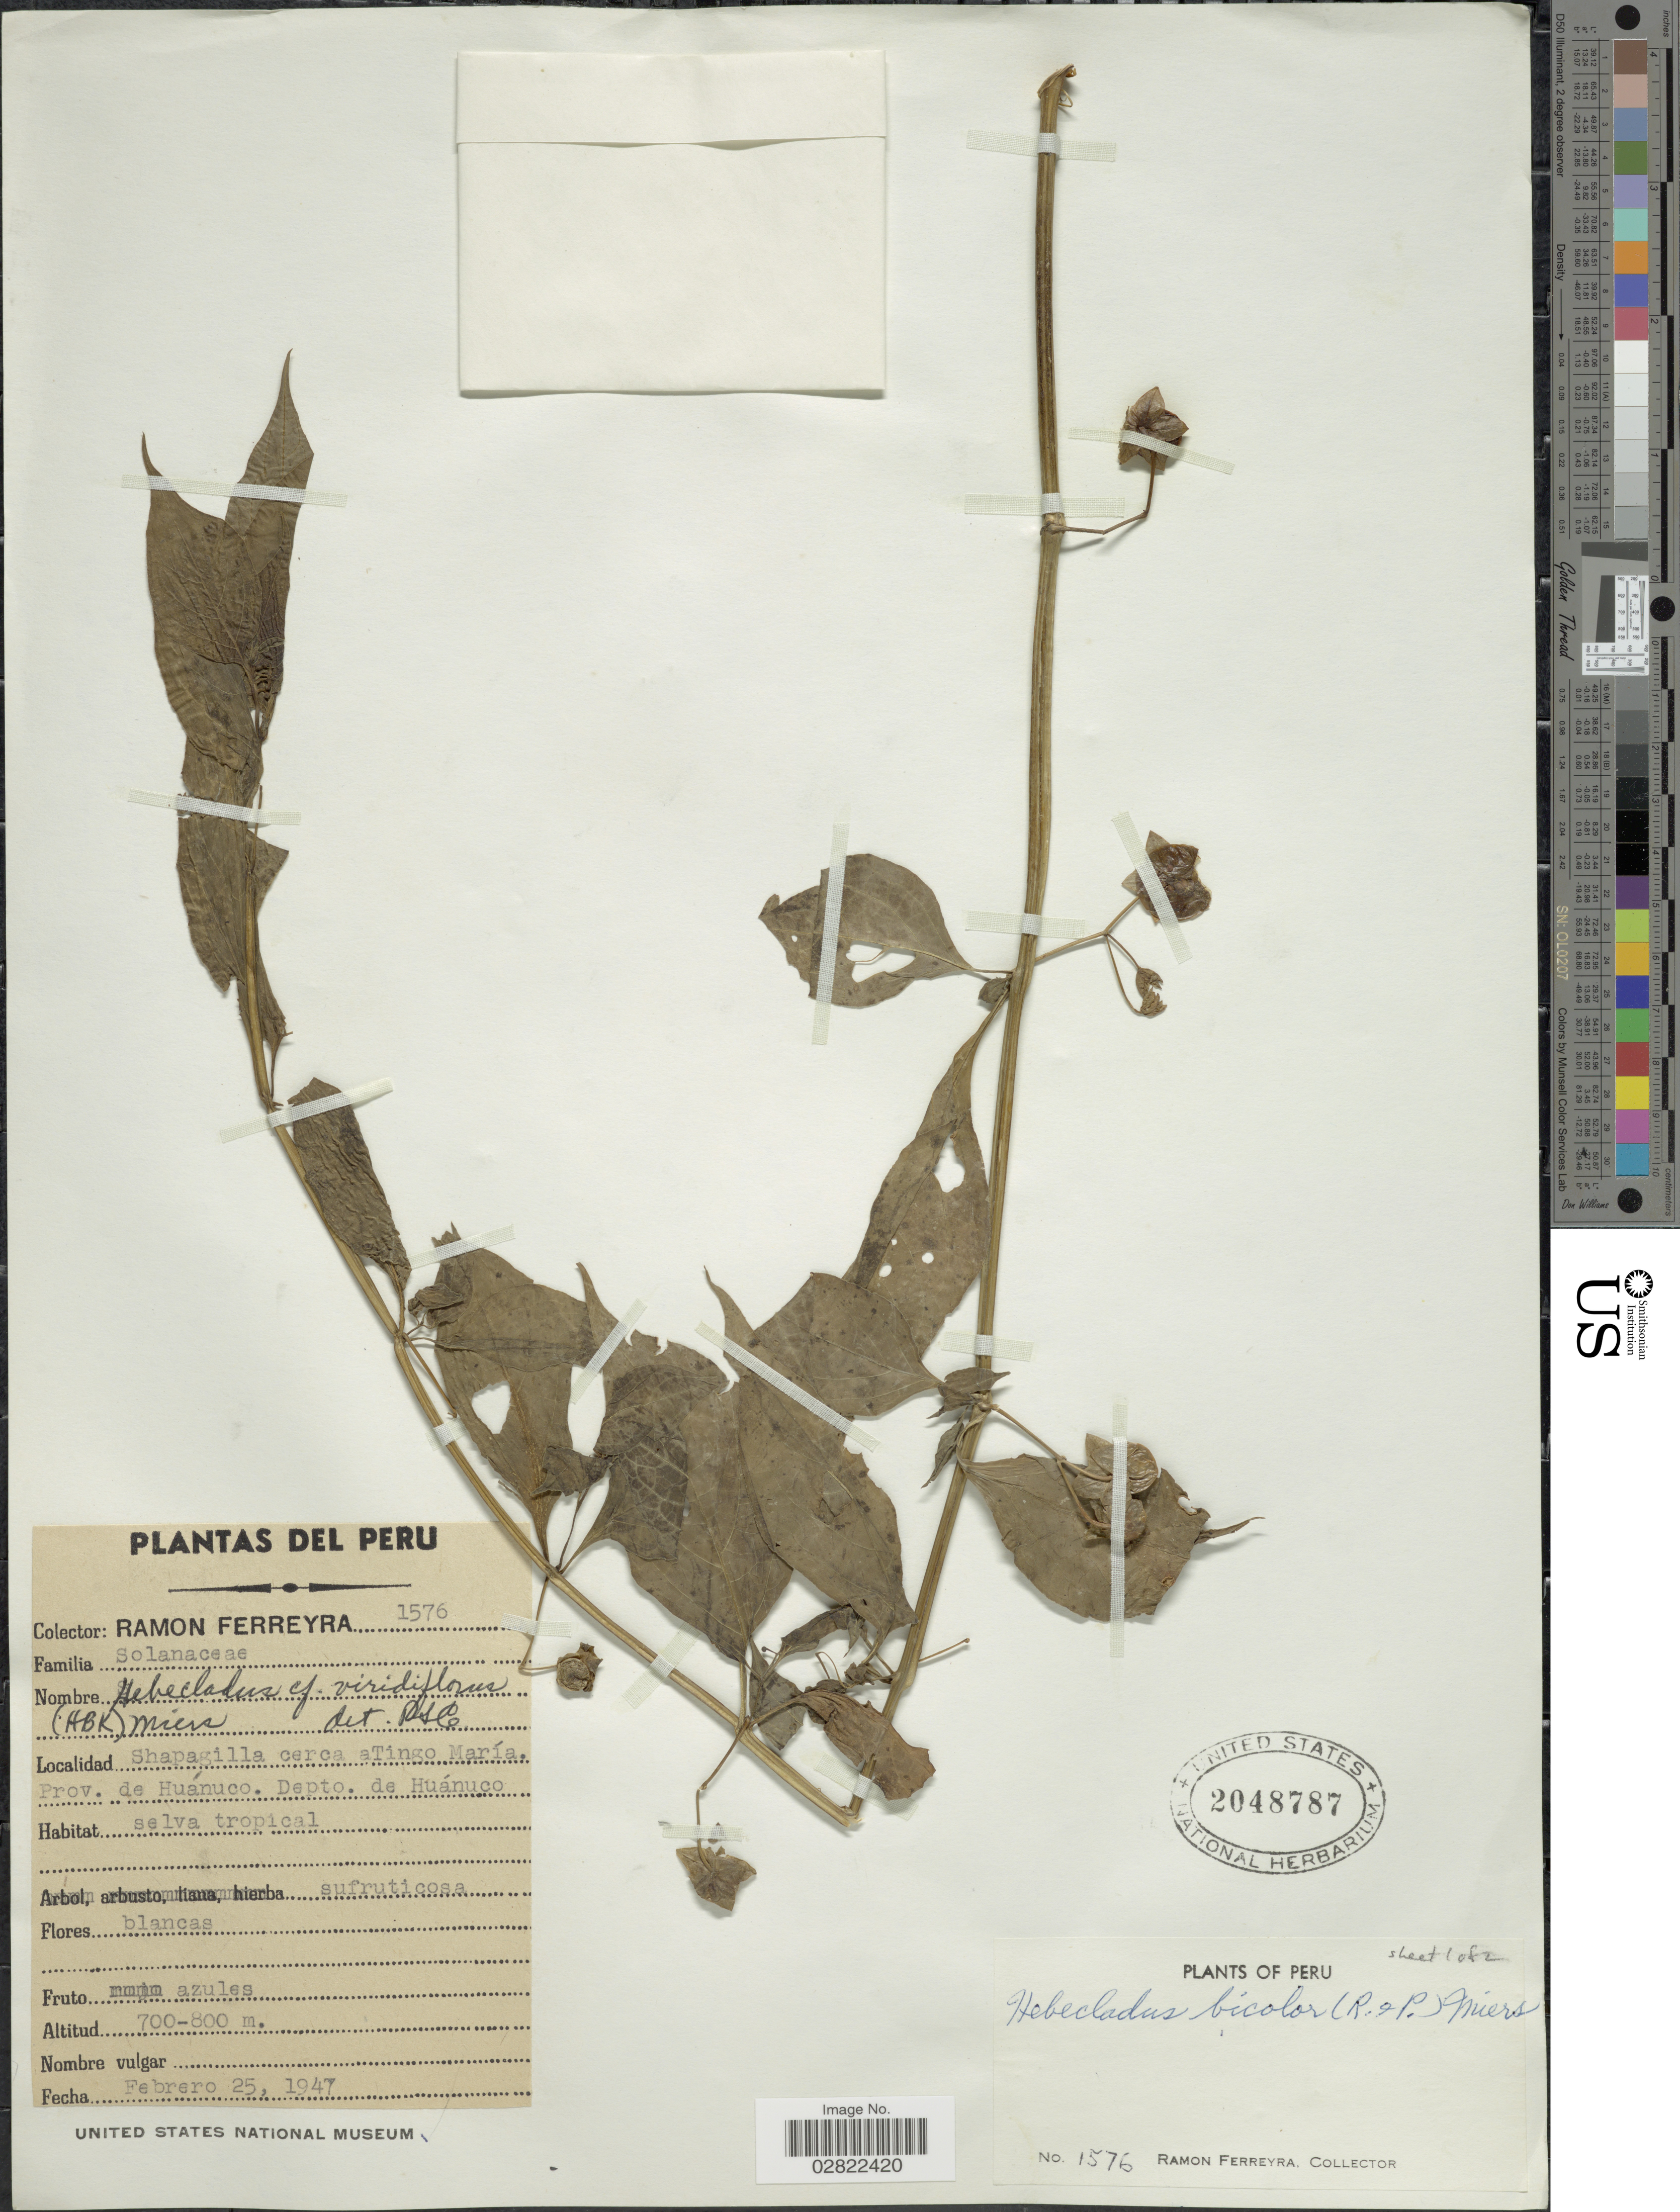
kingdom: Plantae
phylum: Tracheophyta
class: Magnoliopsida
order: Solanales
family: Solanaceae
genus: Hebecladus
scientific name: Hebecladus bicolor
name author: (Ruiz & Pav.) Miers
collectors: R. A. Ferreyra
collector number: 1576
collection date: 1947-02-25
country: Peru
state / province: Huánuco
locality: Shapagilla cerca a Tingo María. Prov. de Huánuco. Depto. Huánuco.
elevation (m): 700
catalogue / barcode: US 2048787